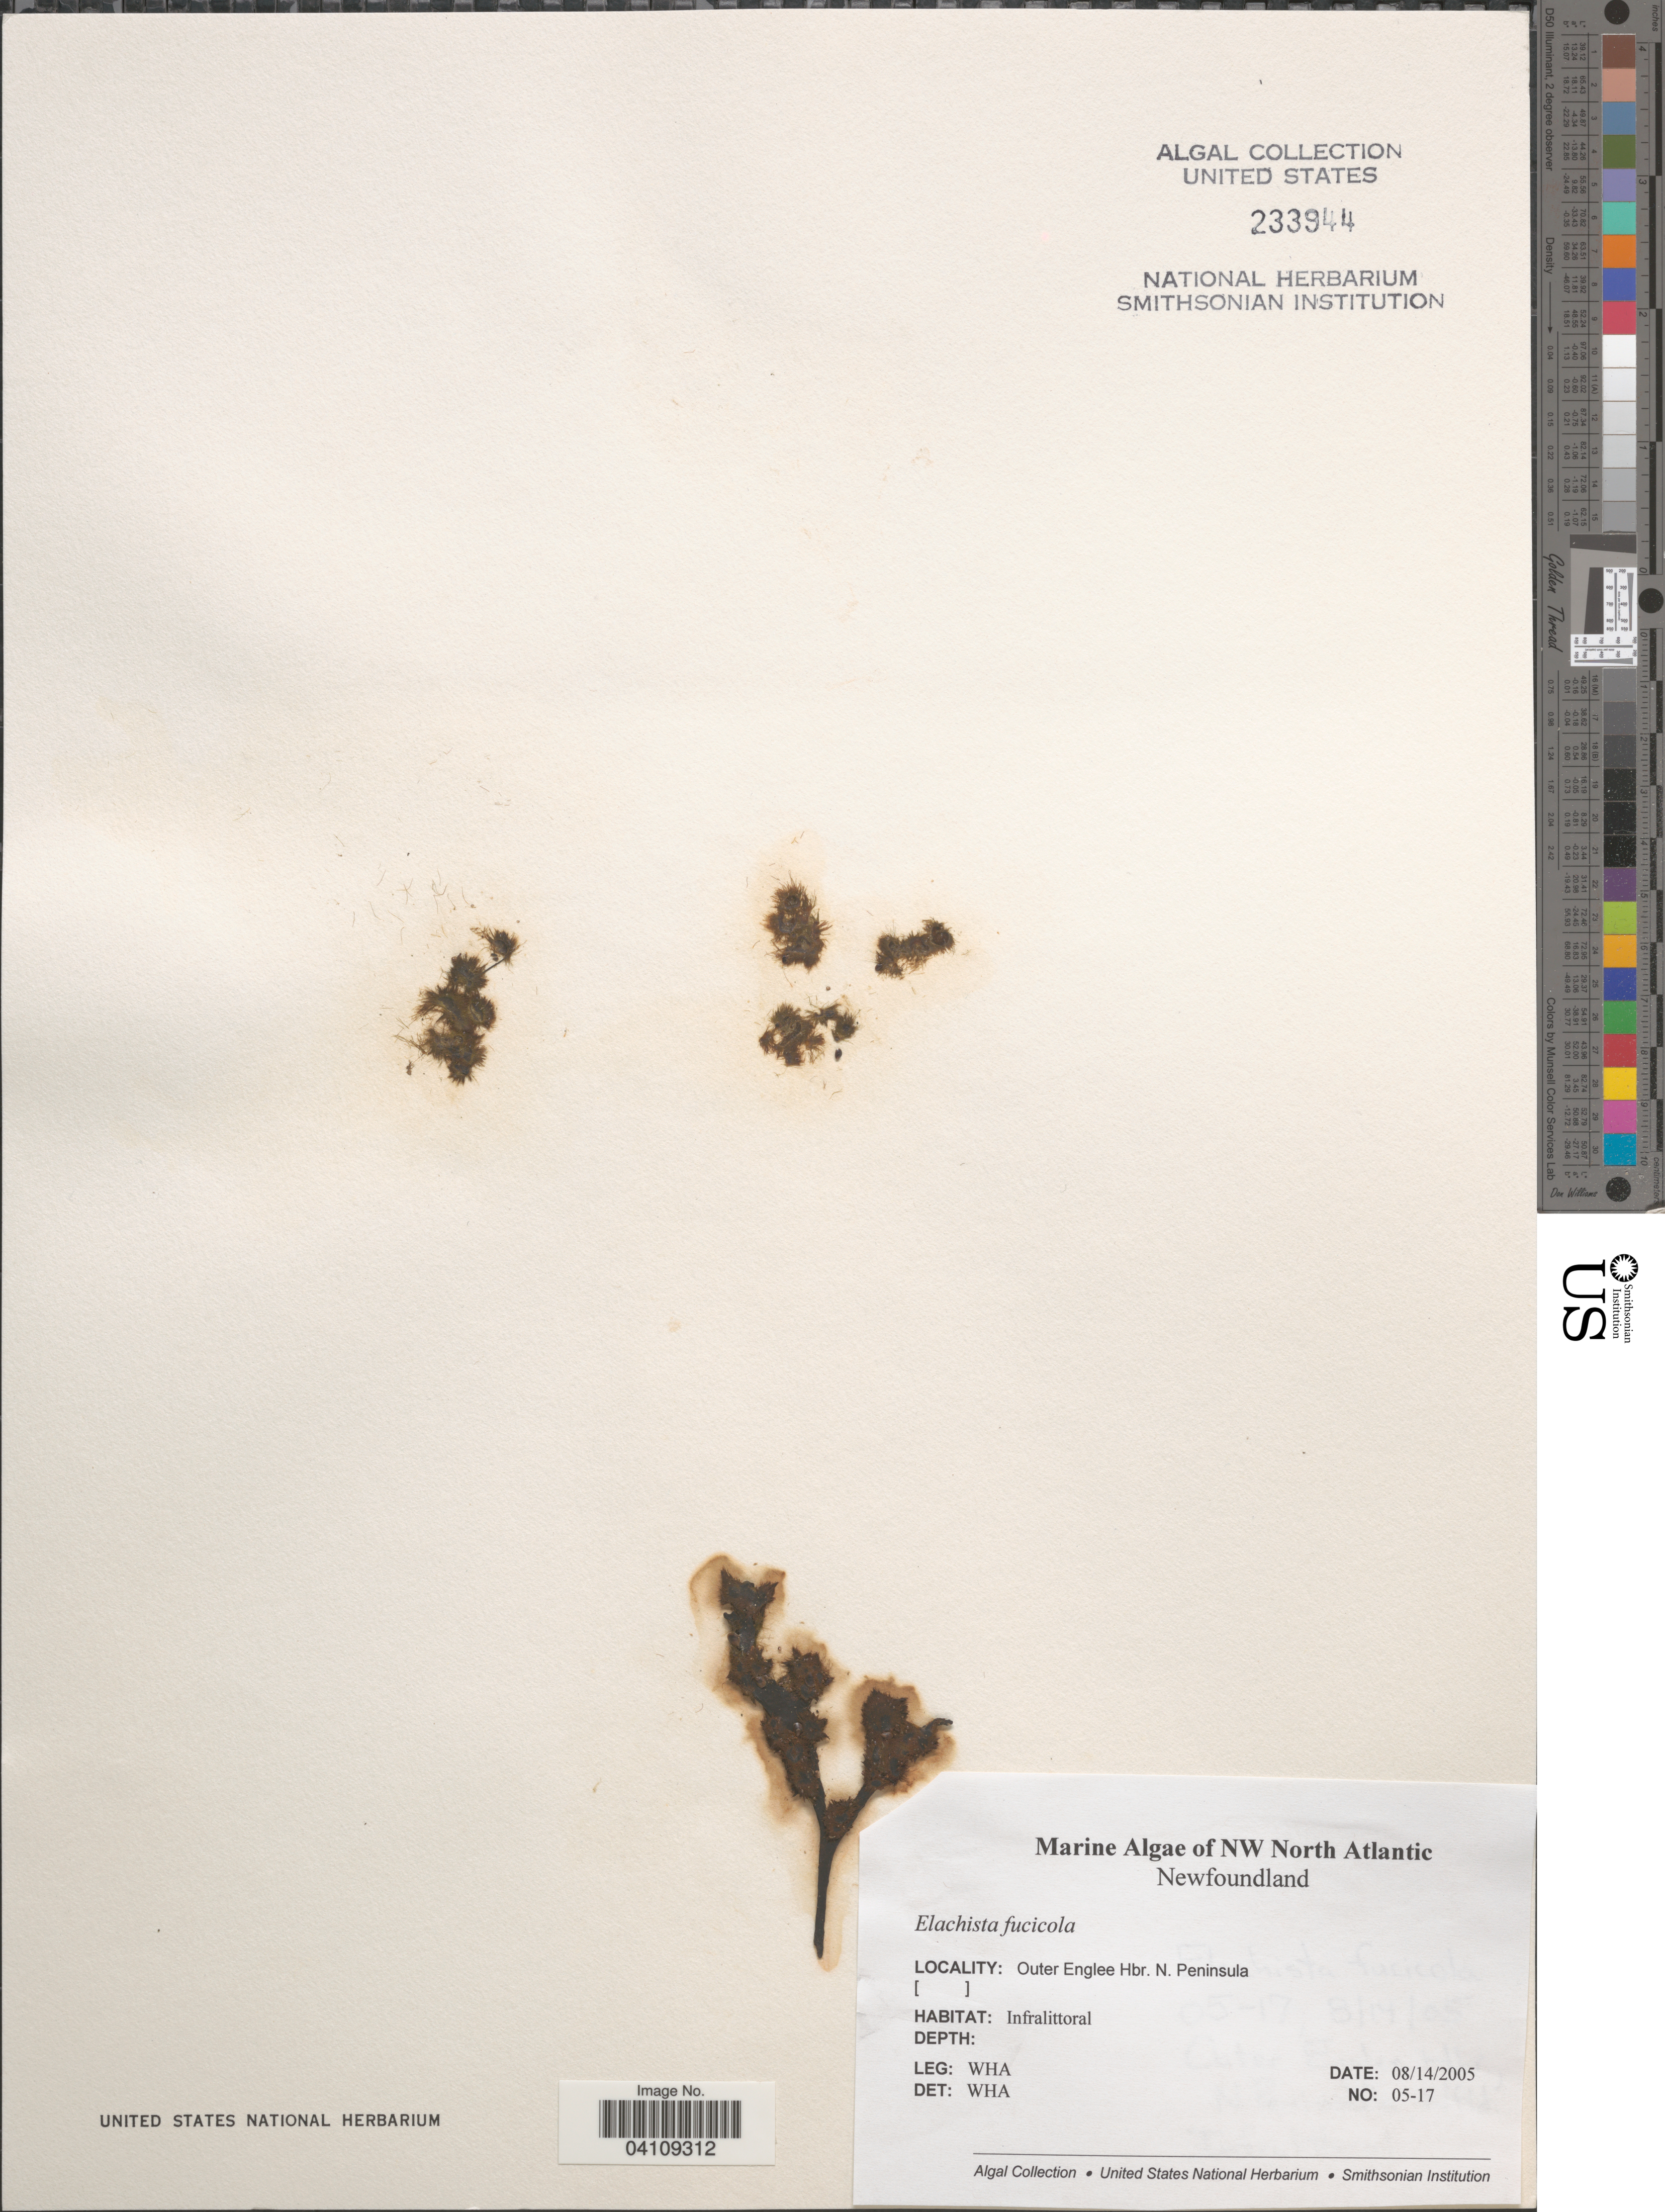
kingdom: Chromista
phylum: Ochrophyta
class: Phaeophyceae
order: Ectocarpales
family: Chordariaceae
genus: Elachista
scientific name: Elachista fucicola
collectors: W. H. Adey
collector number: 05-17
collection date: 2005-08-14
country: Canada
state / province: Newfoundland and Labrador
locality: NW North Atlantic. Outer Englee Hbr. N. Peninsula.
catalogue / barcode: US 233944